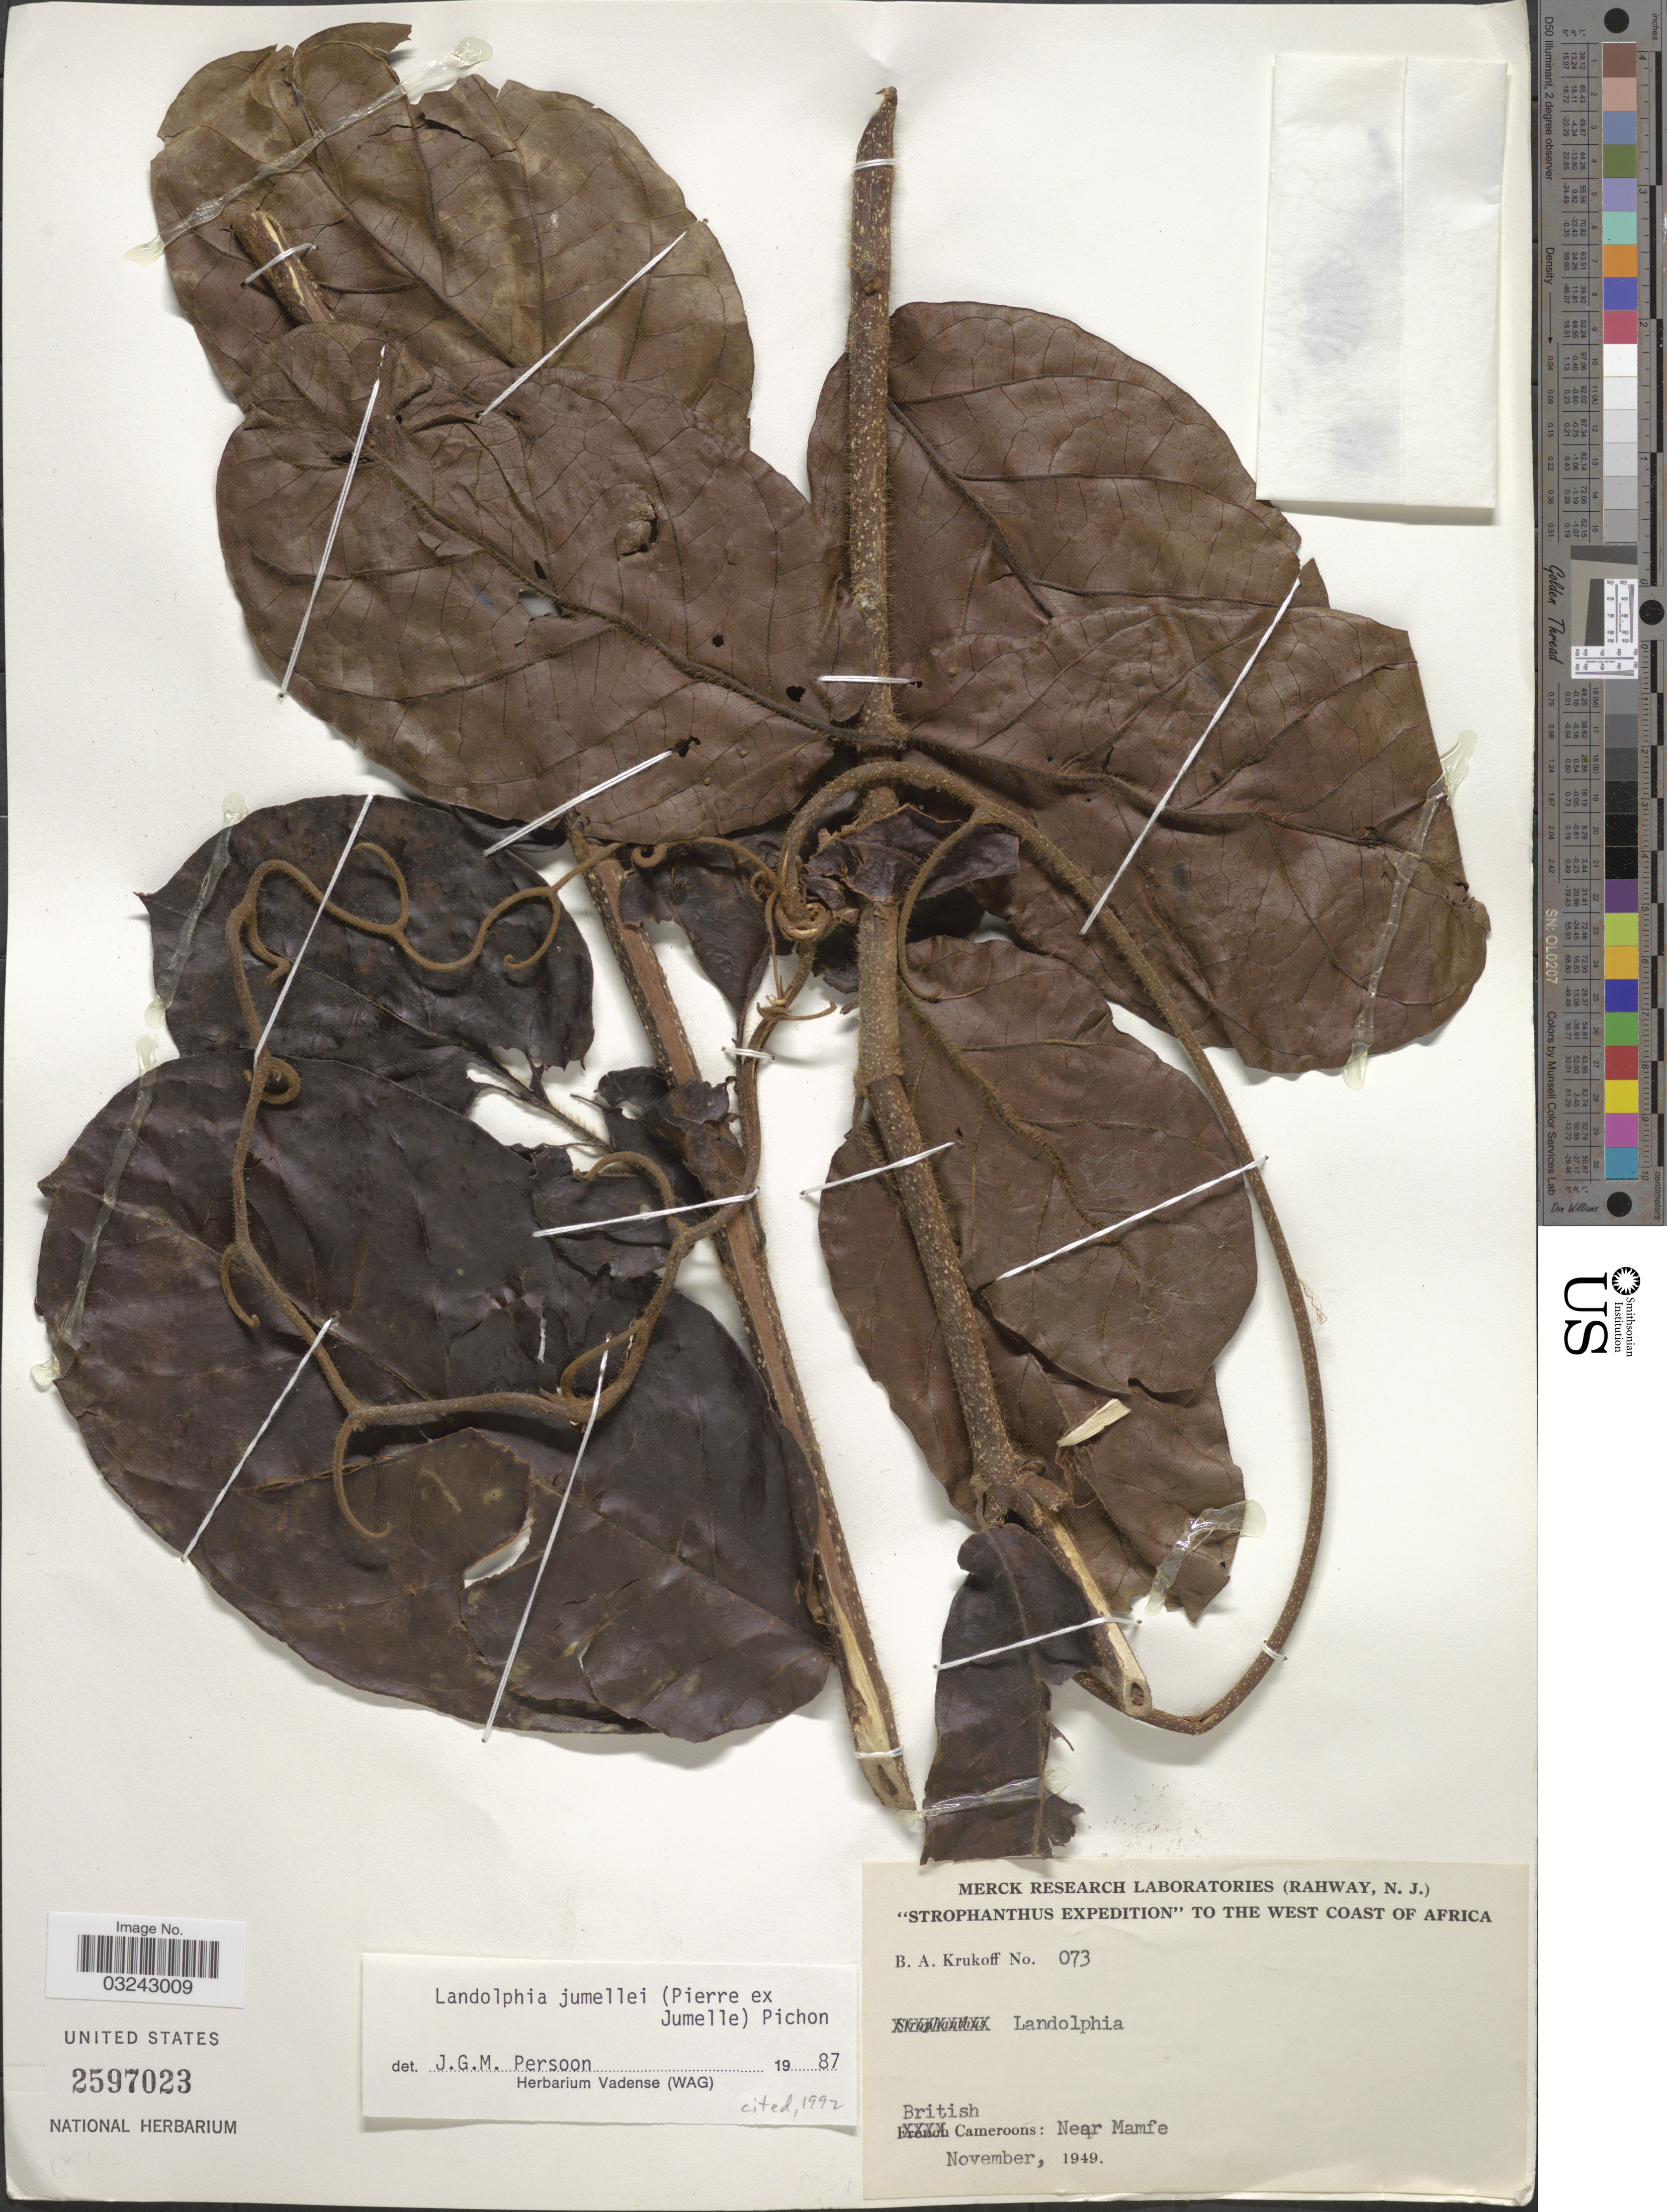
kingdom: Plantae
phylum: Tracheophyta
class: Magnoliopsida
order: Gentianales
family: Apocynaceae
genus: Landolphia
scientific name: Landolphia jumellei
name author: (Pierre ex Jum.) Pichon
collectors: B. A. Krukoff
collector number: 073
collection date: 1949-11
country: Cameroon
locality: West Coast of Africa, British Cameroons: Near Mamfe.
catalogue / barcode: US 2597023